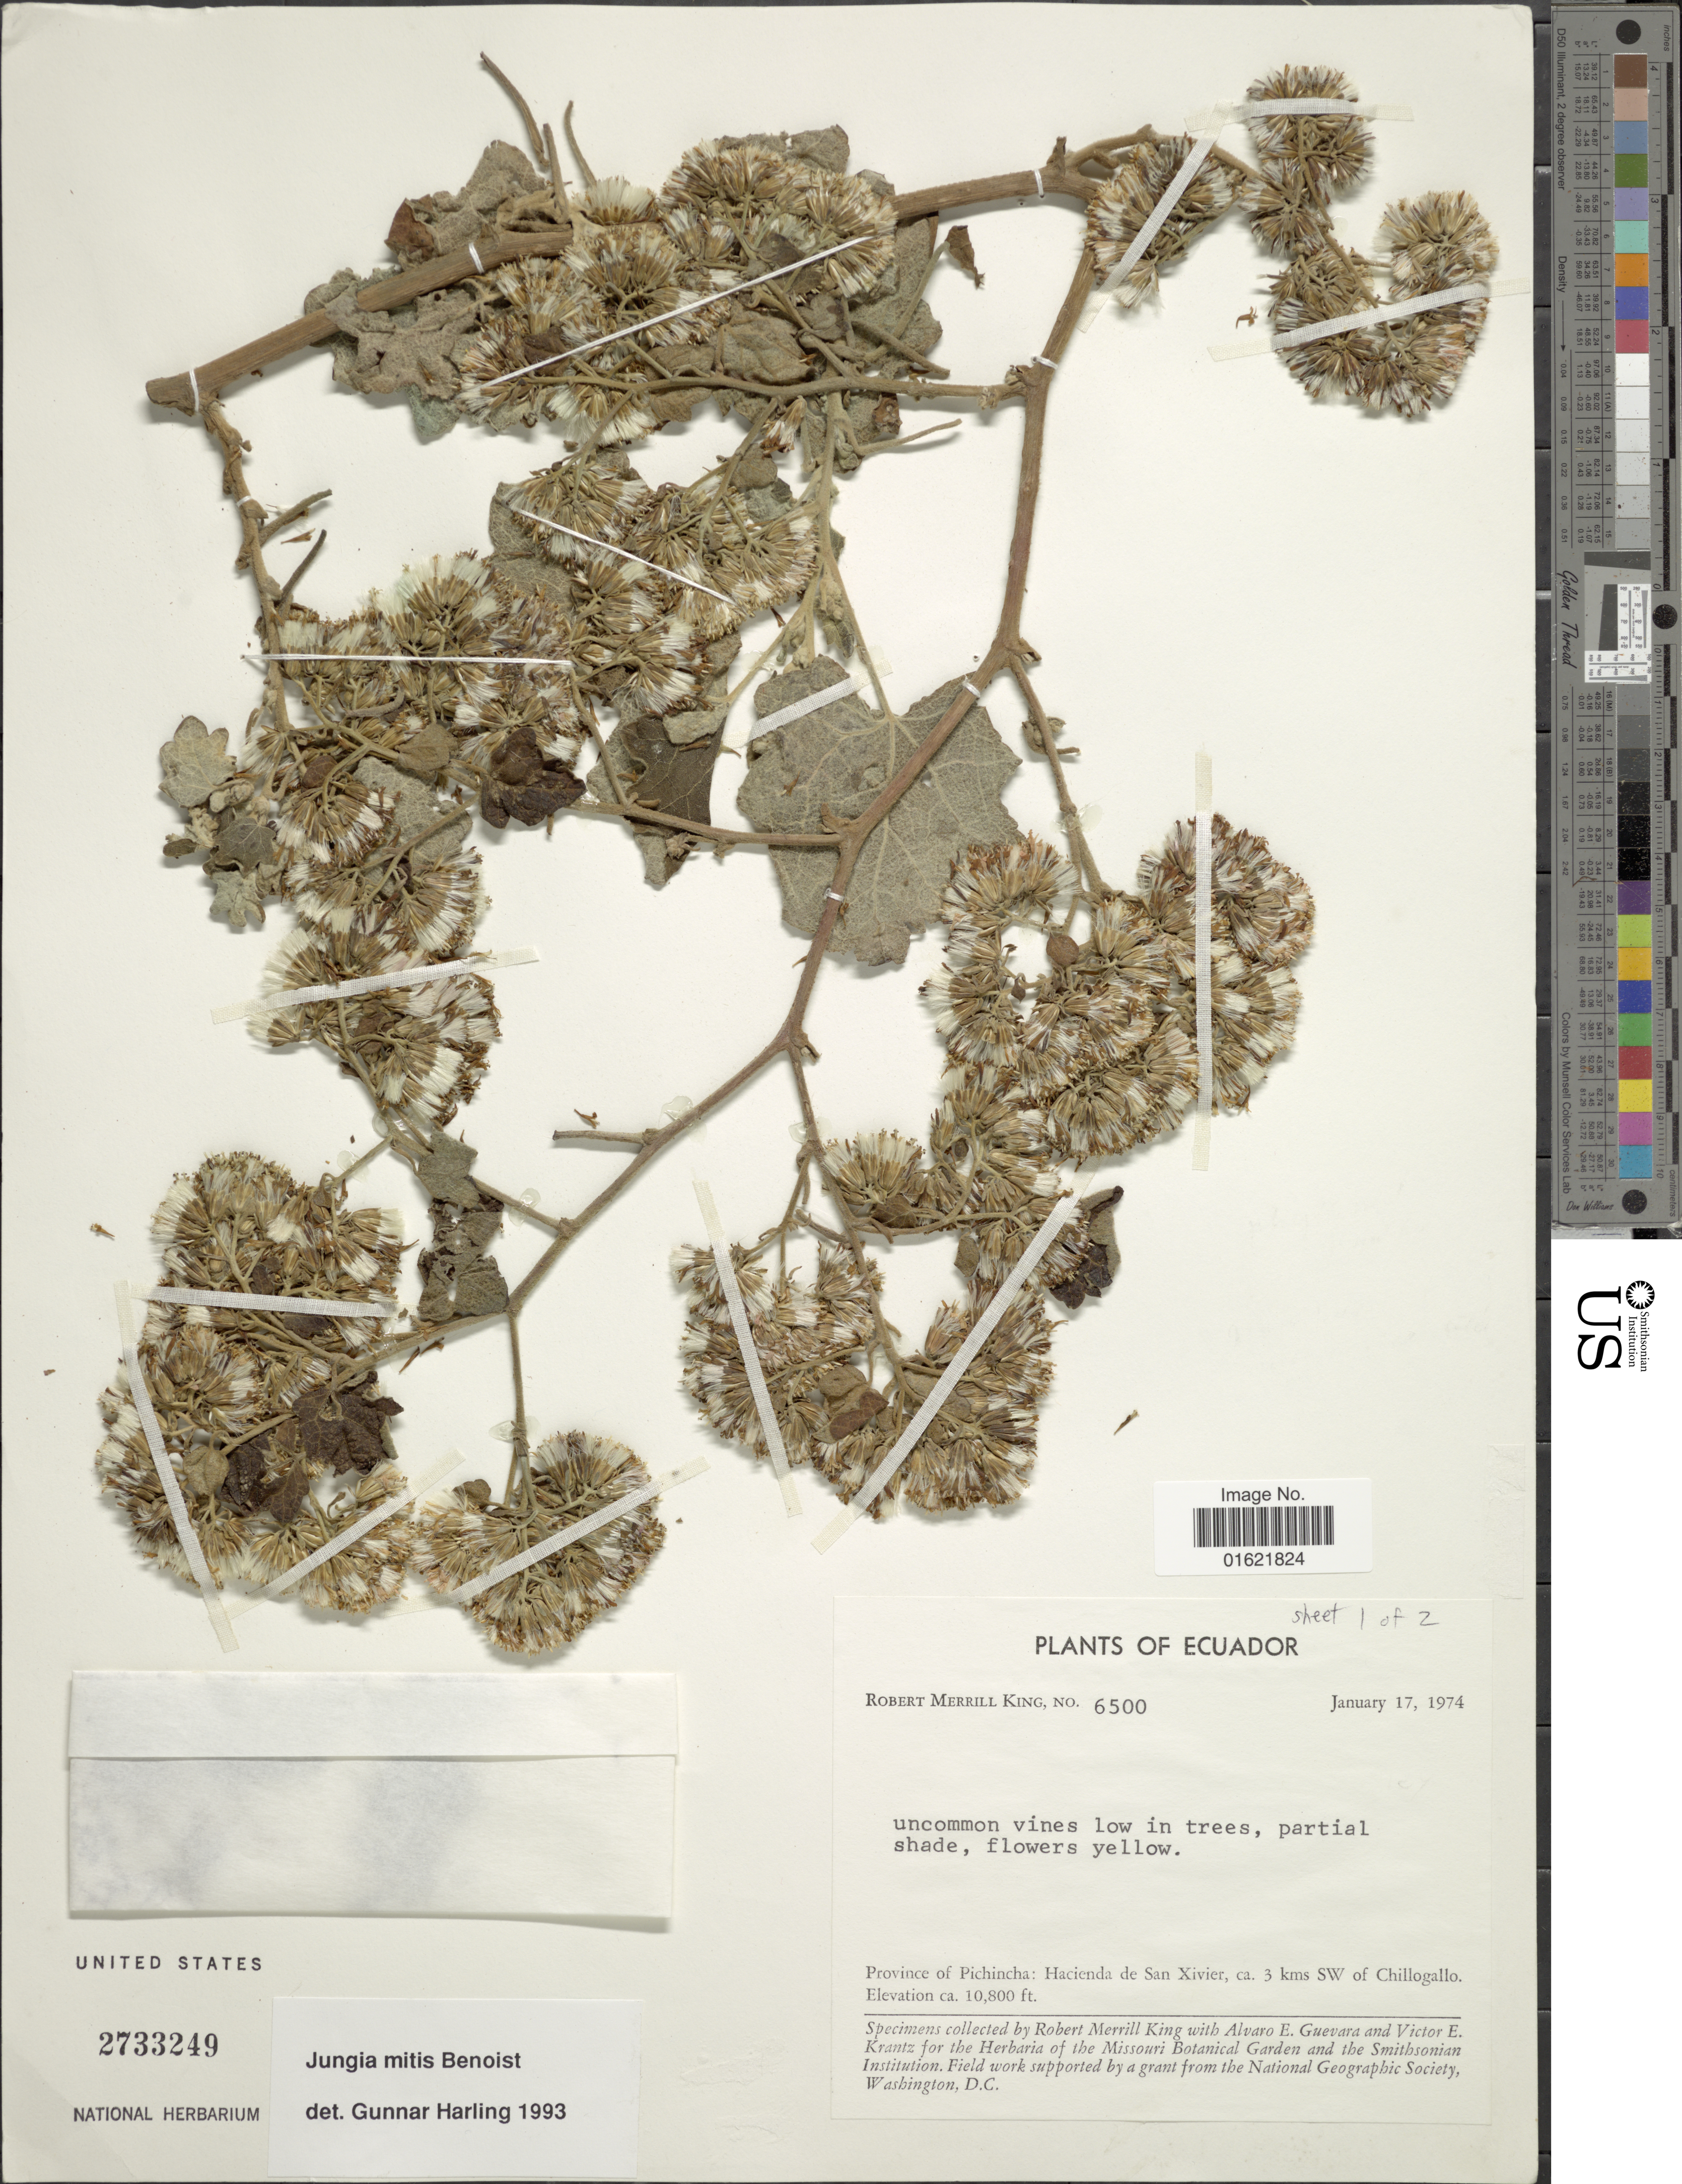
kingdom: Plantae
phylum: Tracheophyta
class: Magnoliopsida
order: Asterales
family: Asteraceae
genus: Jungia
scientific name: Jungia mitis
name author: Benoist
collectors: R. M. King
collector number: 6500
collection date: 1974-01-17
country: Ecuador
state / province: Pichincha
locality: Province of Pichincha: Hacienda de San Xivier, 3 kms Sw of Chillogallo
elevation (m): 3292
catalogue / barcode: US 2733249